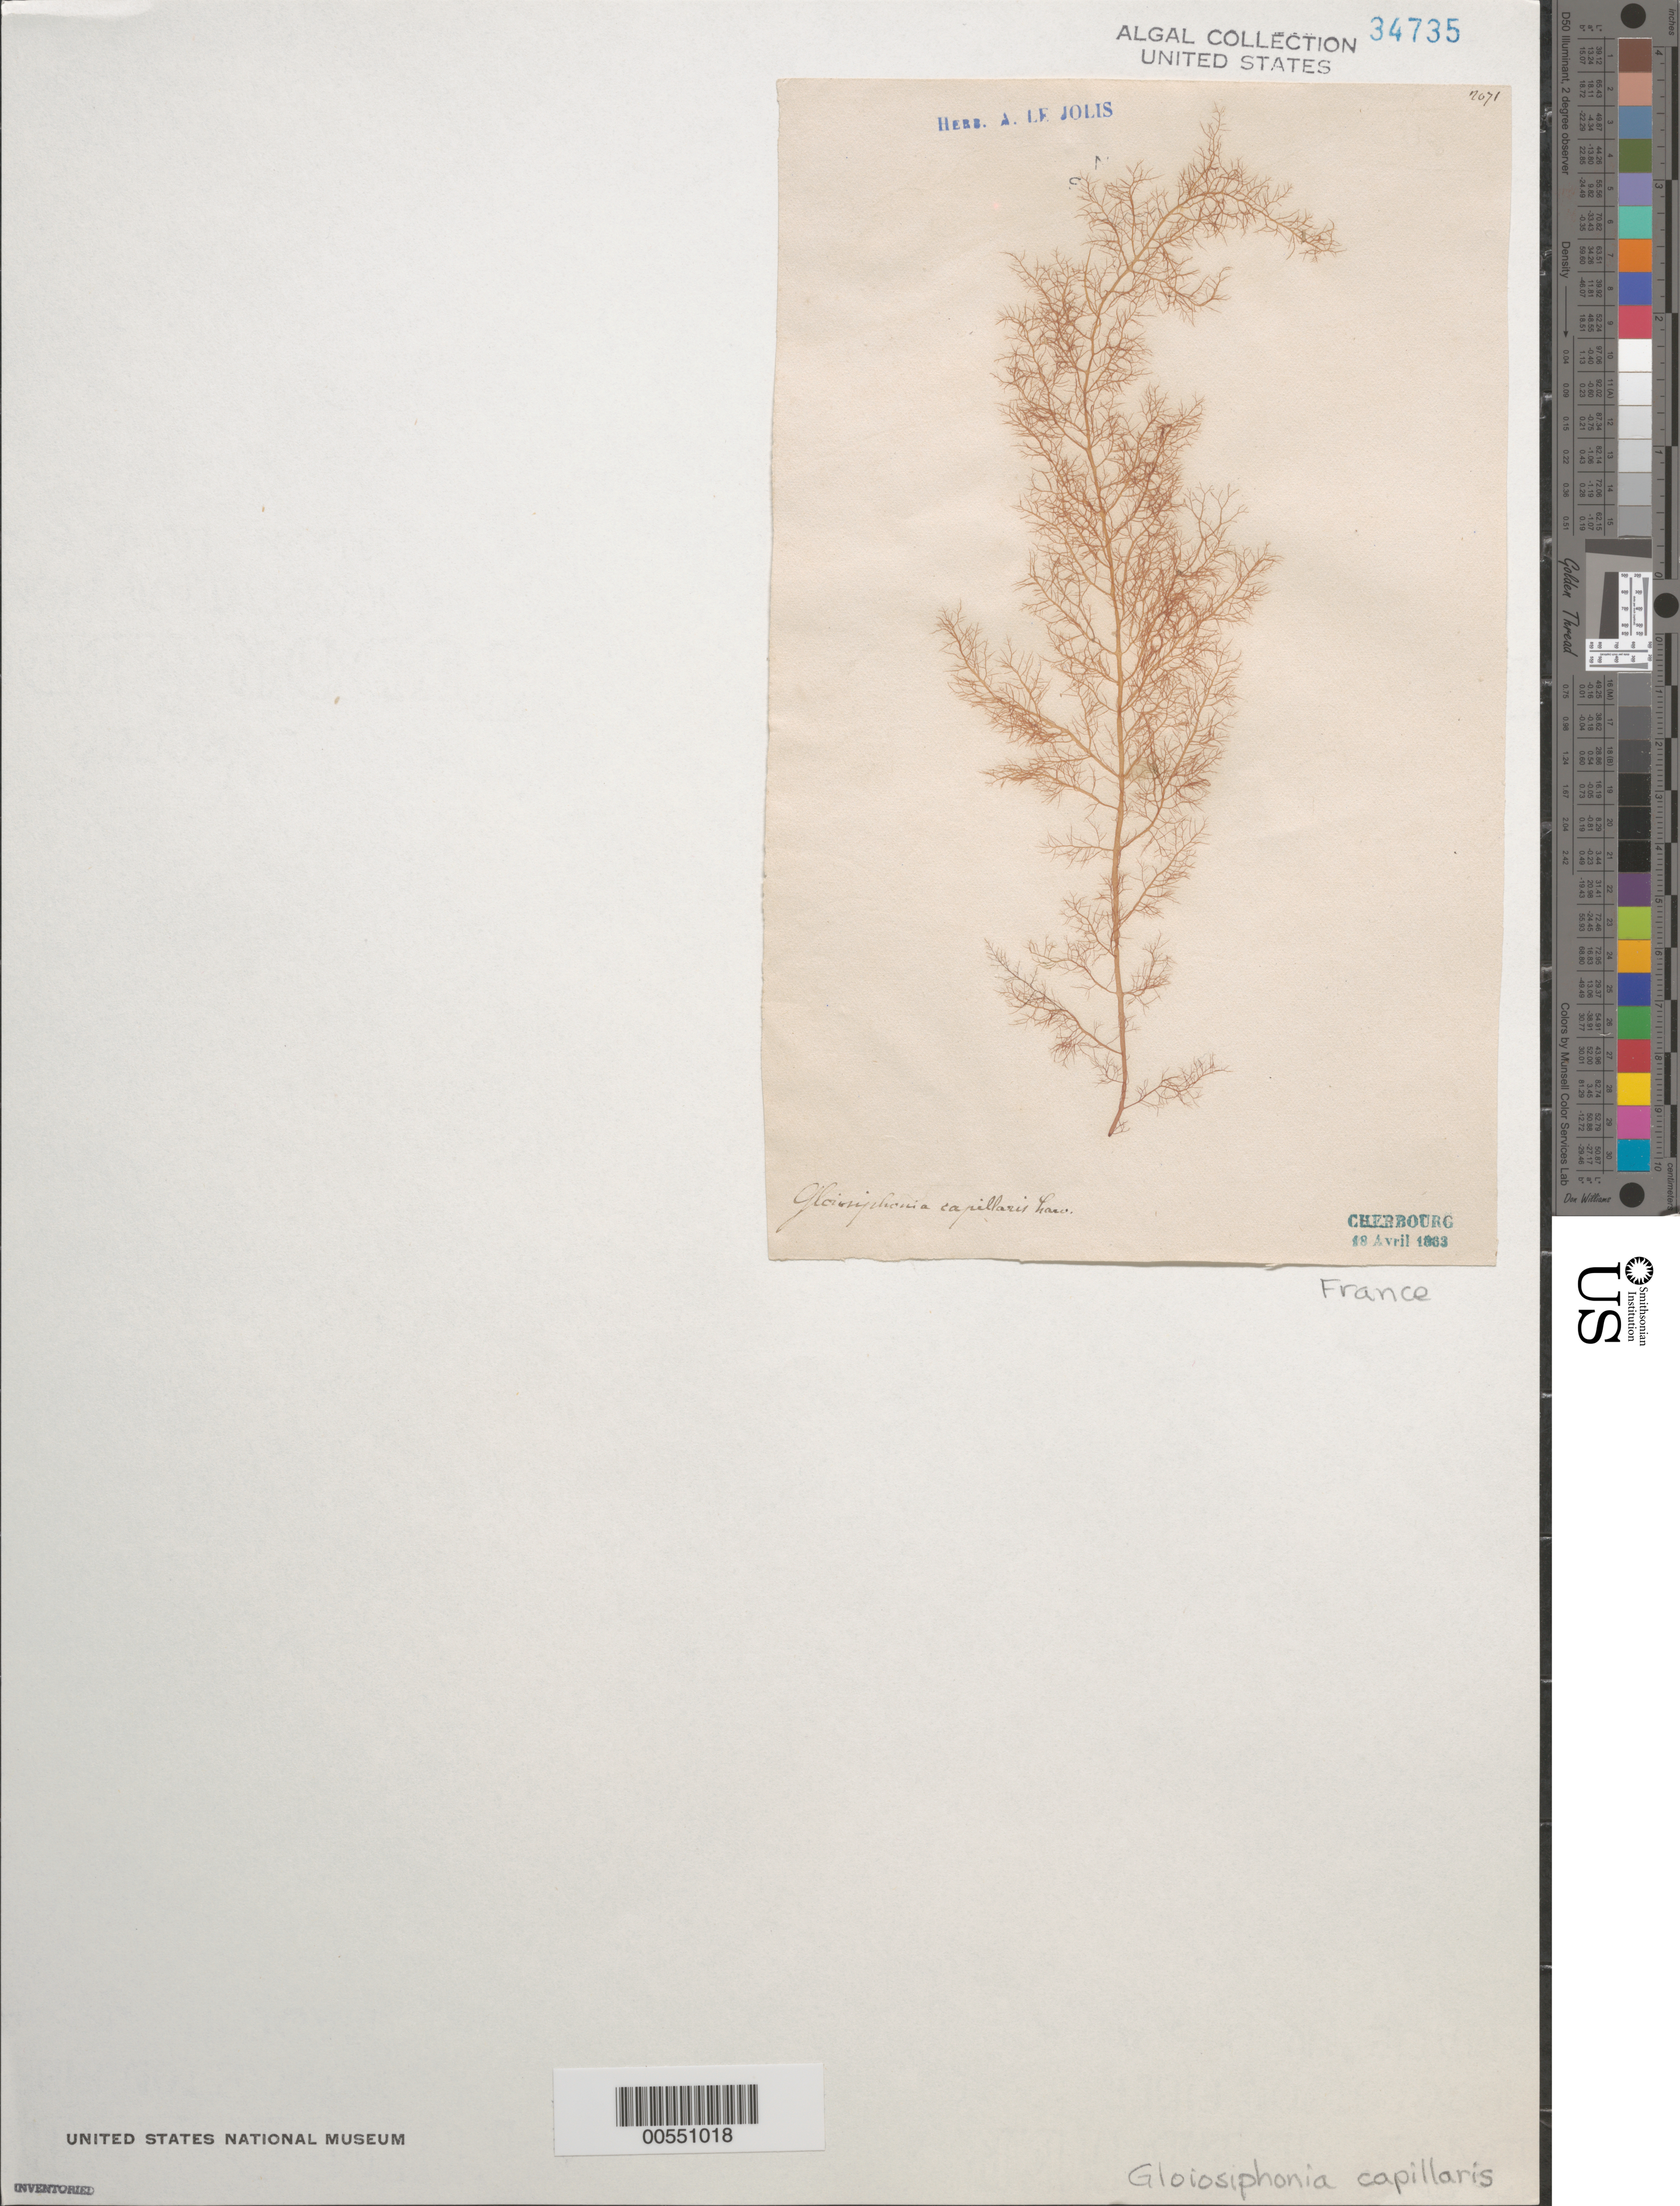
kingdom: Plantae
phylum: Rhodophyta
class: Florideophyceae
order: Gigartinales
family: Gloiosiphoniaceae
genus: Gloiosiphonia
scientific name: Gloiosiphonia capillaris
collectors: Le Jolis, A. F. (herbarium)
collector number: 2071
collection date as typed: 18 Apr 1863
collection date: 1863-04-18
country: France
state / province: Normandie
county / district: Manche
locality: Cherbourg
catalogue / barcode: US 34735